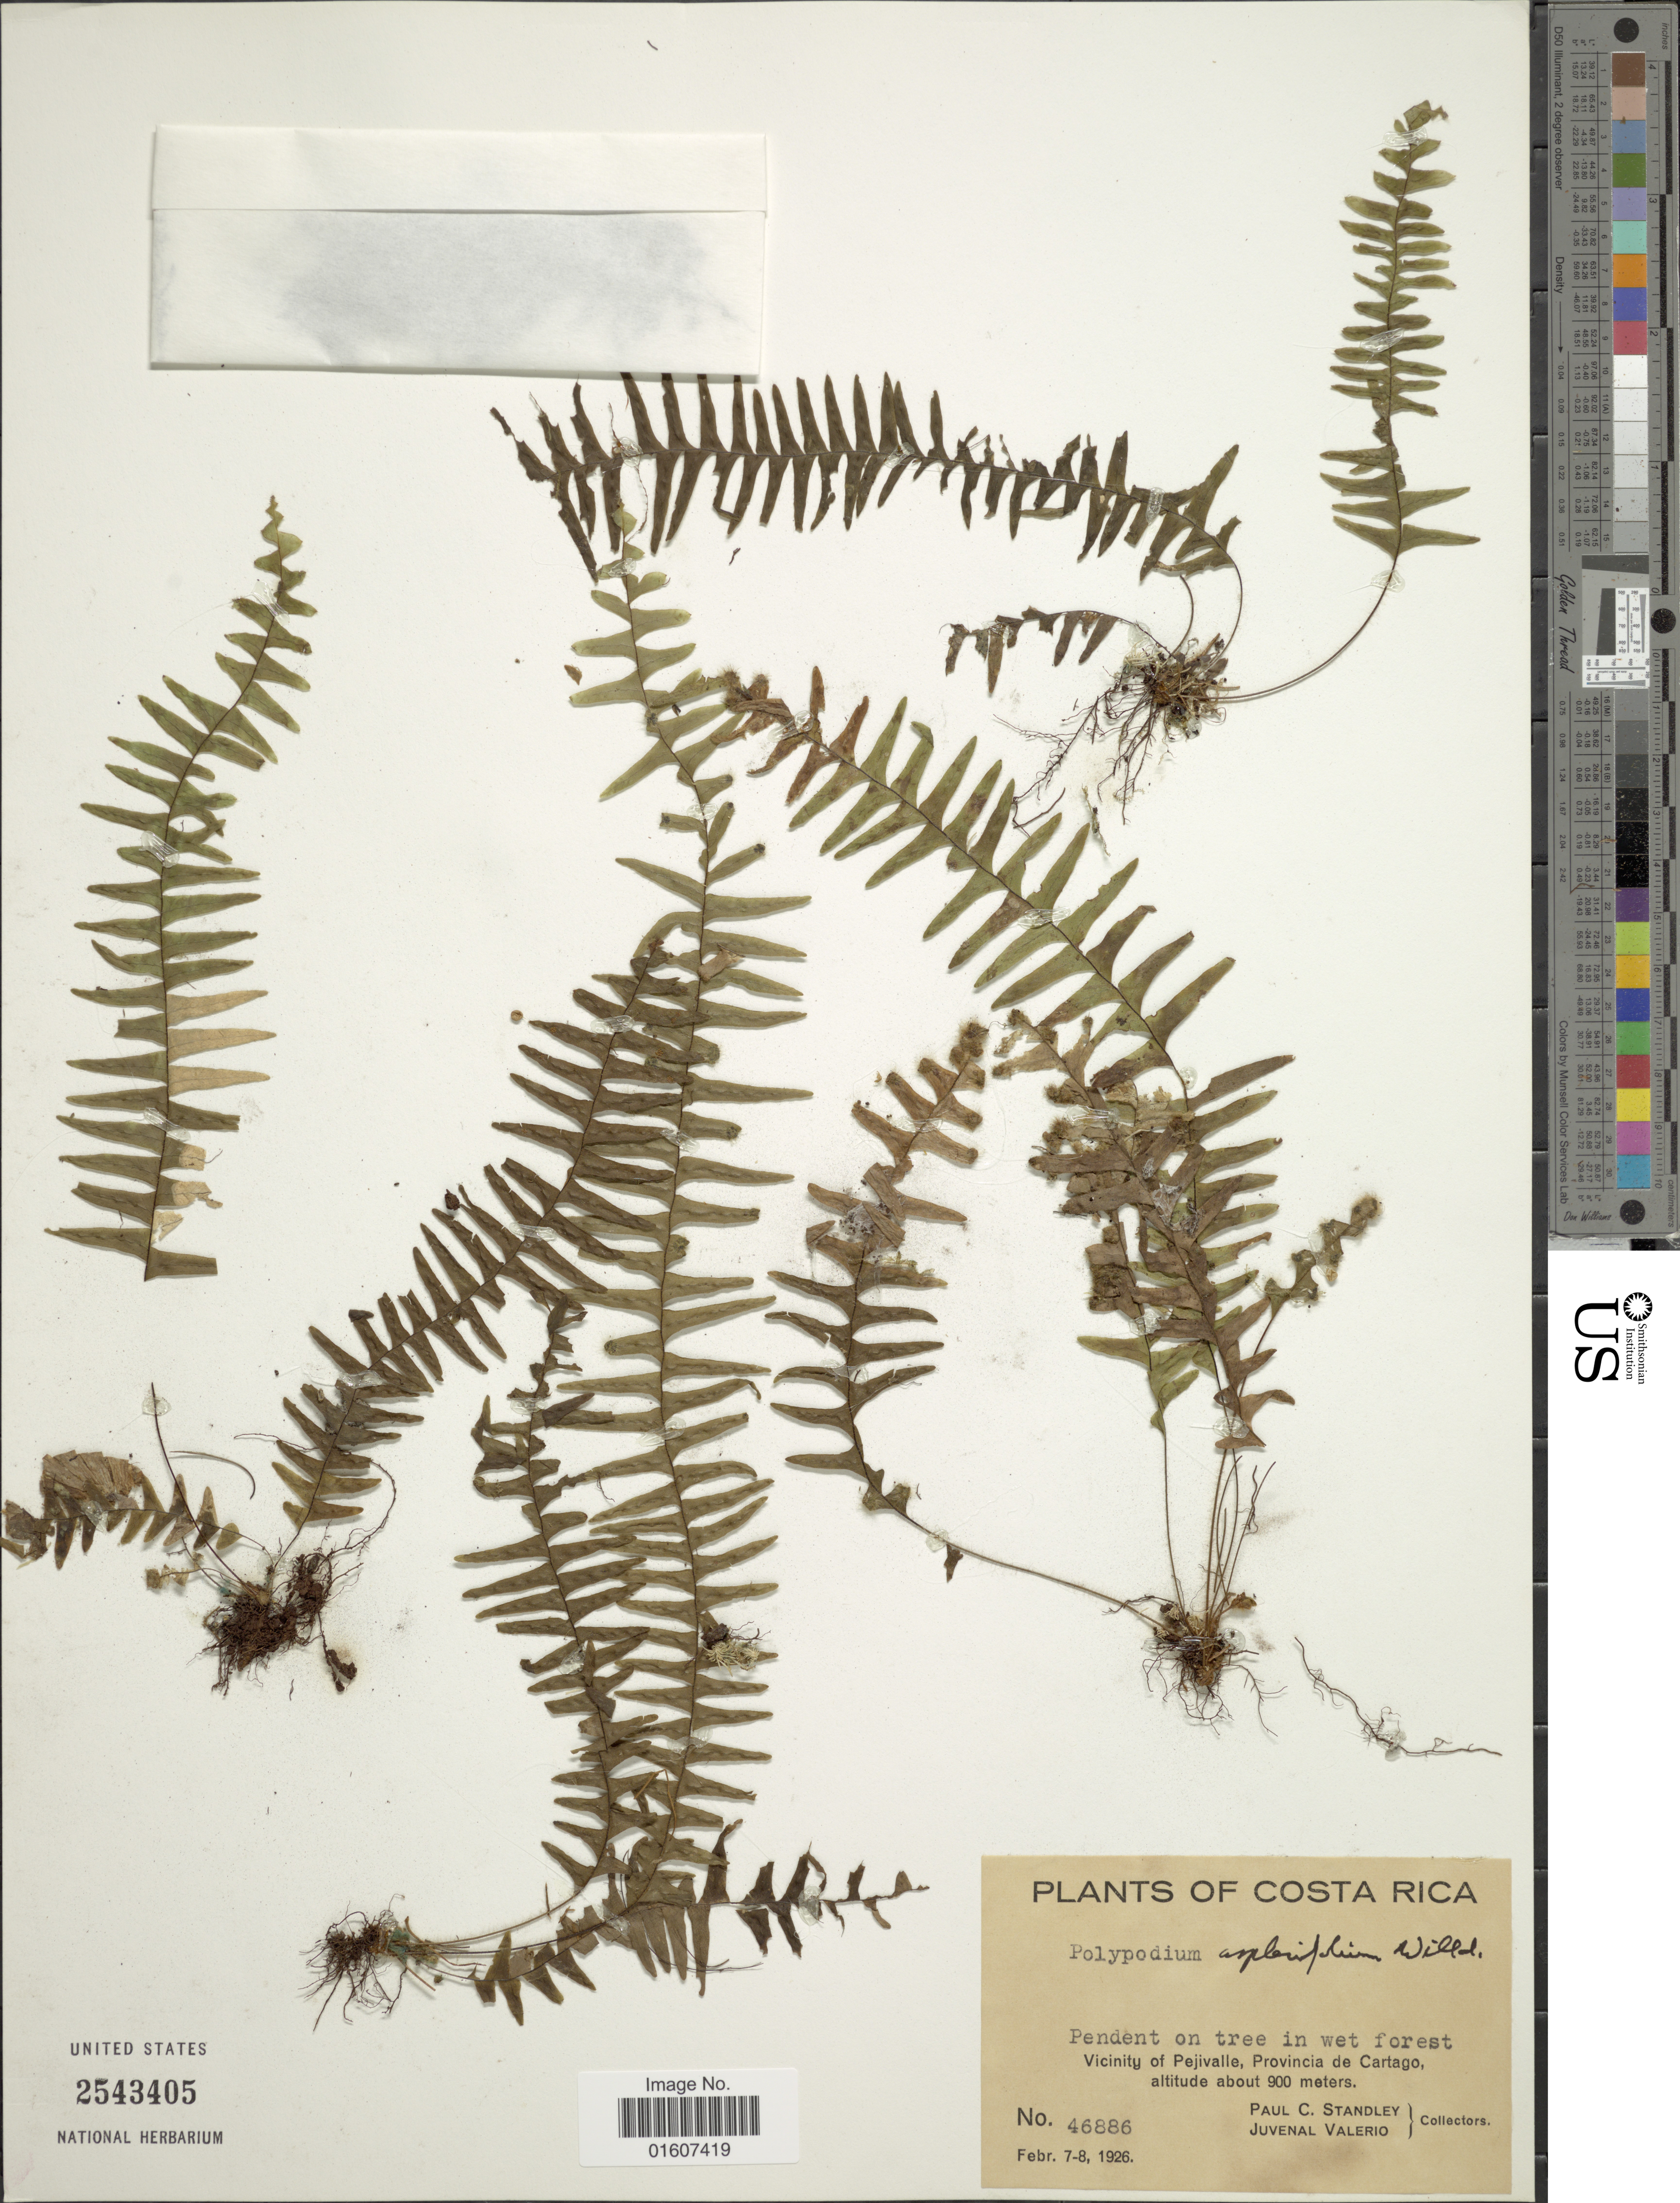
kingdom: Plantae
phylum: Tracheophyta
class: Polypodiopsida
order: Polypodiales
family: Polypodiaceae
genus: Terpsichore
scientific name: Terpsichore lehmanniana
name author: (Hieron.) A.R. Sm.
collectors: P. C. Standley & J. Valerio R.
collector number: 46886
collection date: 1926-02-07/1926-02-08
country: Costa Rica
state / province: Cartago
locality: Pendent on tree in wet forest Vicinity of Pejivalle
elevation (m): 900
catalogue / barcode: US 2543405